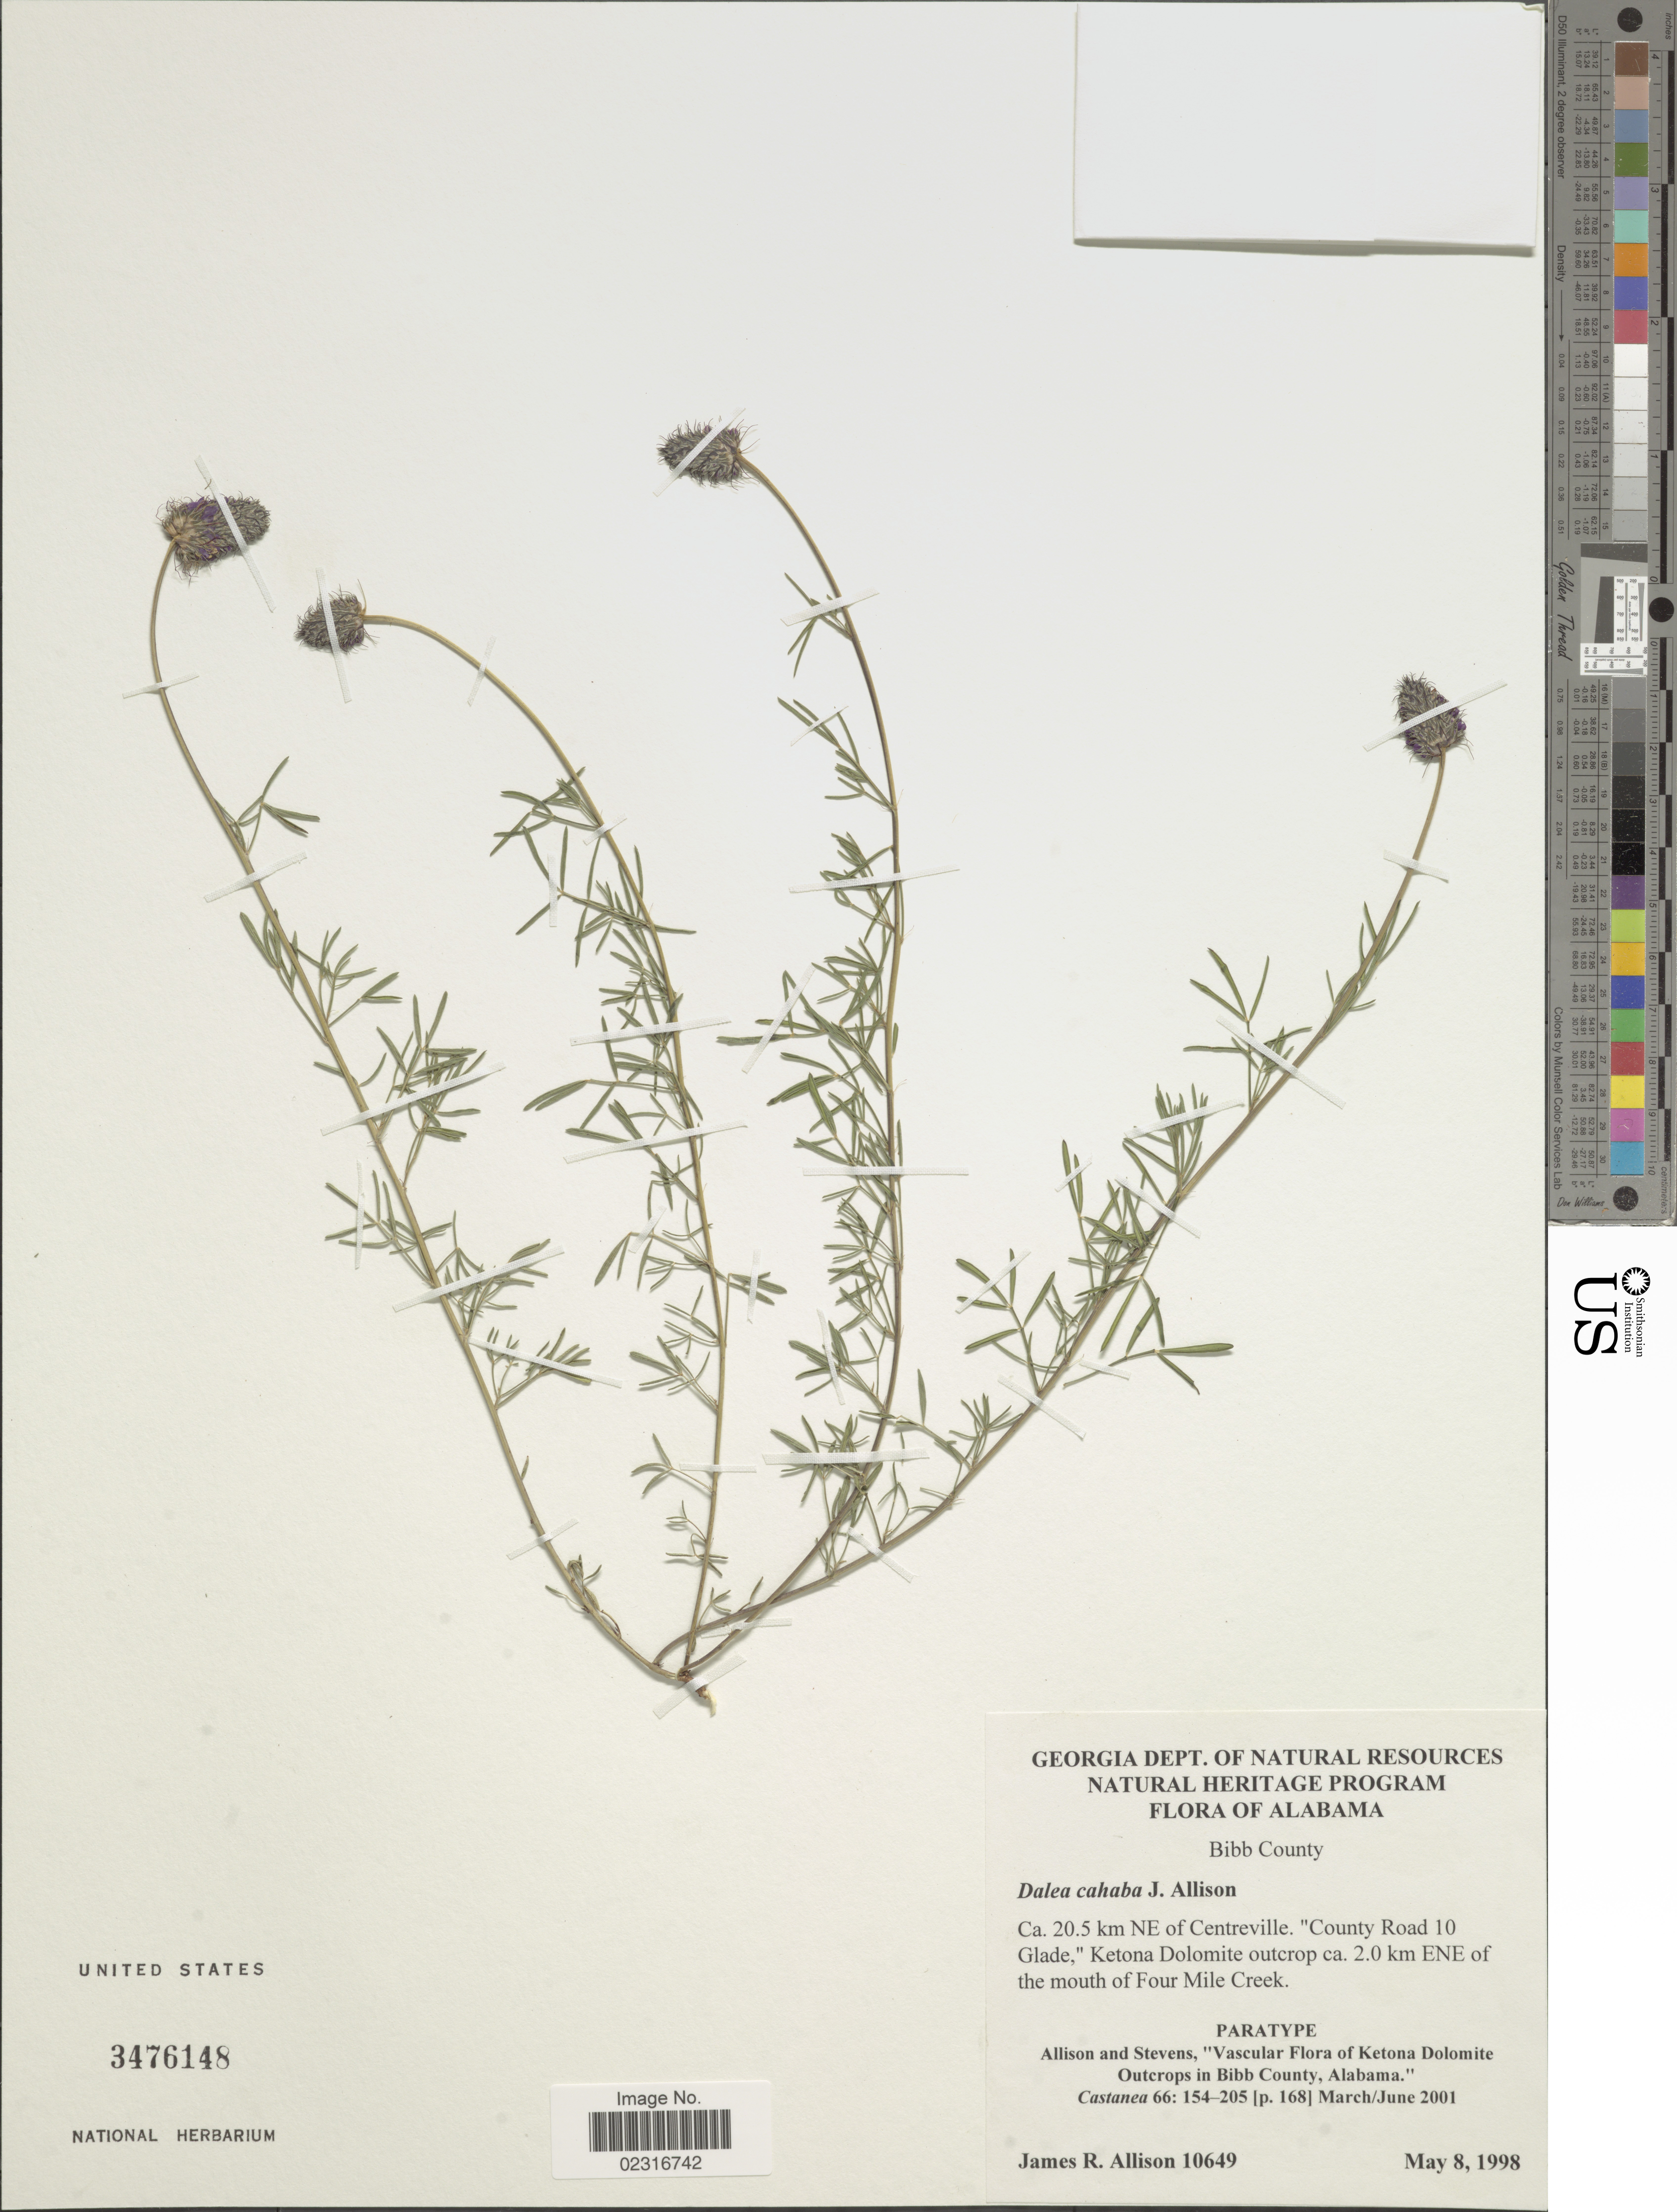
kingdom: Plantae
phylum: Tracheophyta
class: Magnoliopsida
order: Fabales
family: Fabaceae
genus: Dalea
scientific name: Dalea cahaba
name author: J.R. Allison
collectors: J. R. Allison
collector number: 10649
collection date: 1998-05-08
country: United States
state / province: Alabama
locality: Bibb County. Ca. 20.5 km NE of Centreville. "County Road 10 Glade,"Ketona Dolomite outcrop ca. 2.0 km ENE of the mouth of Four Mile Creek.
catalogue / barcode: US 3476148